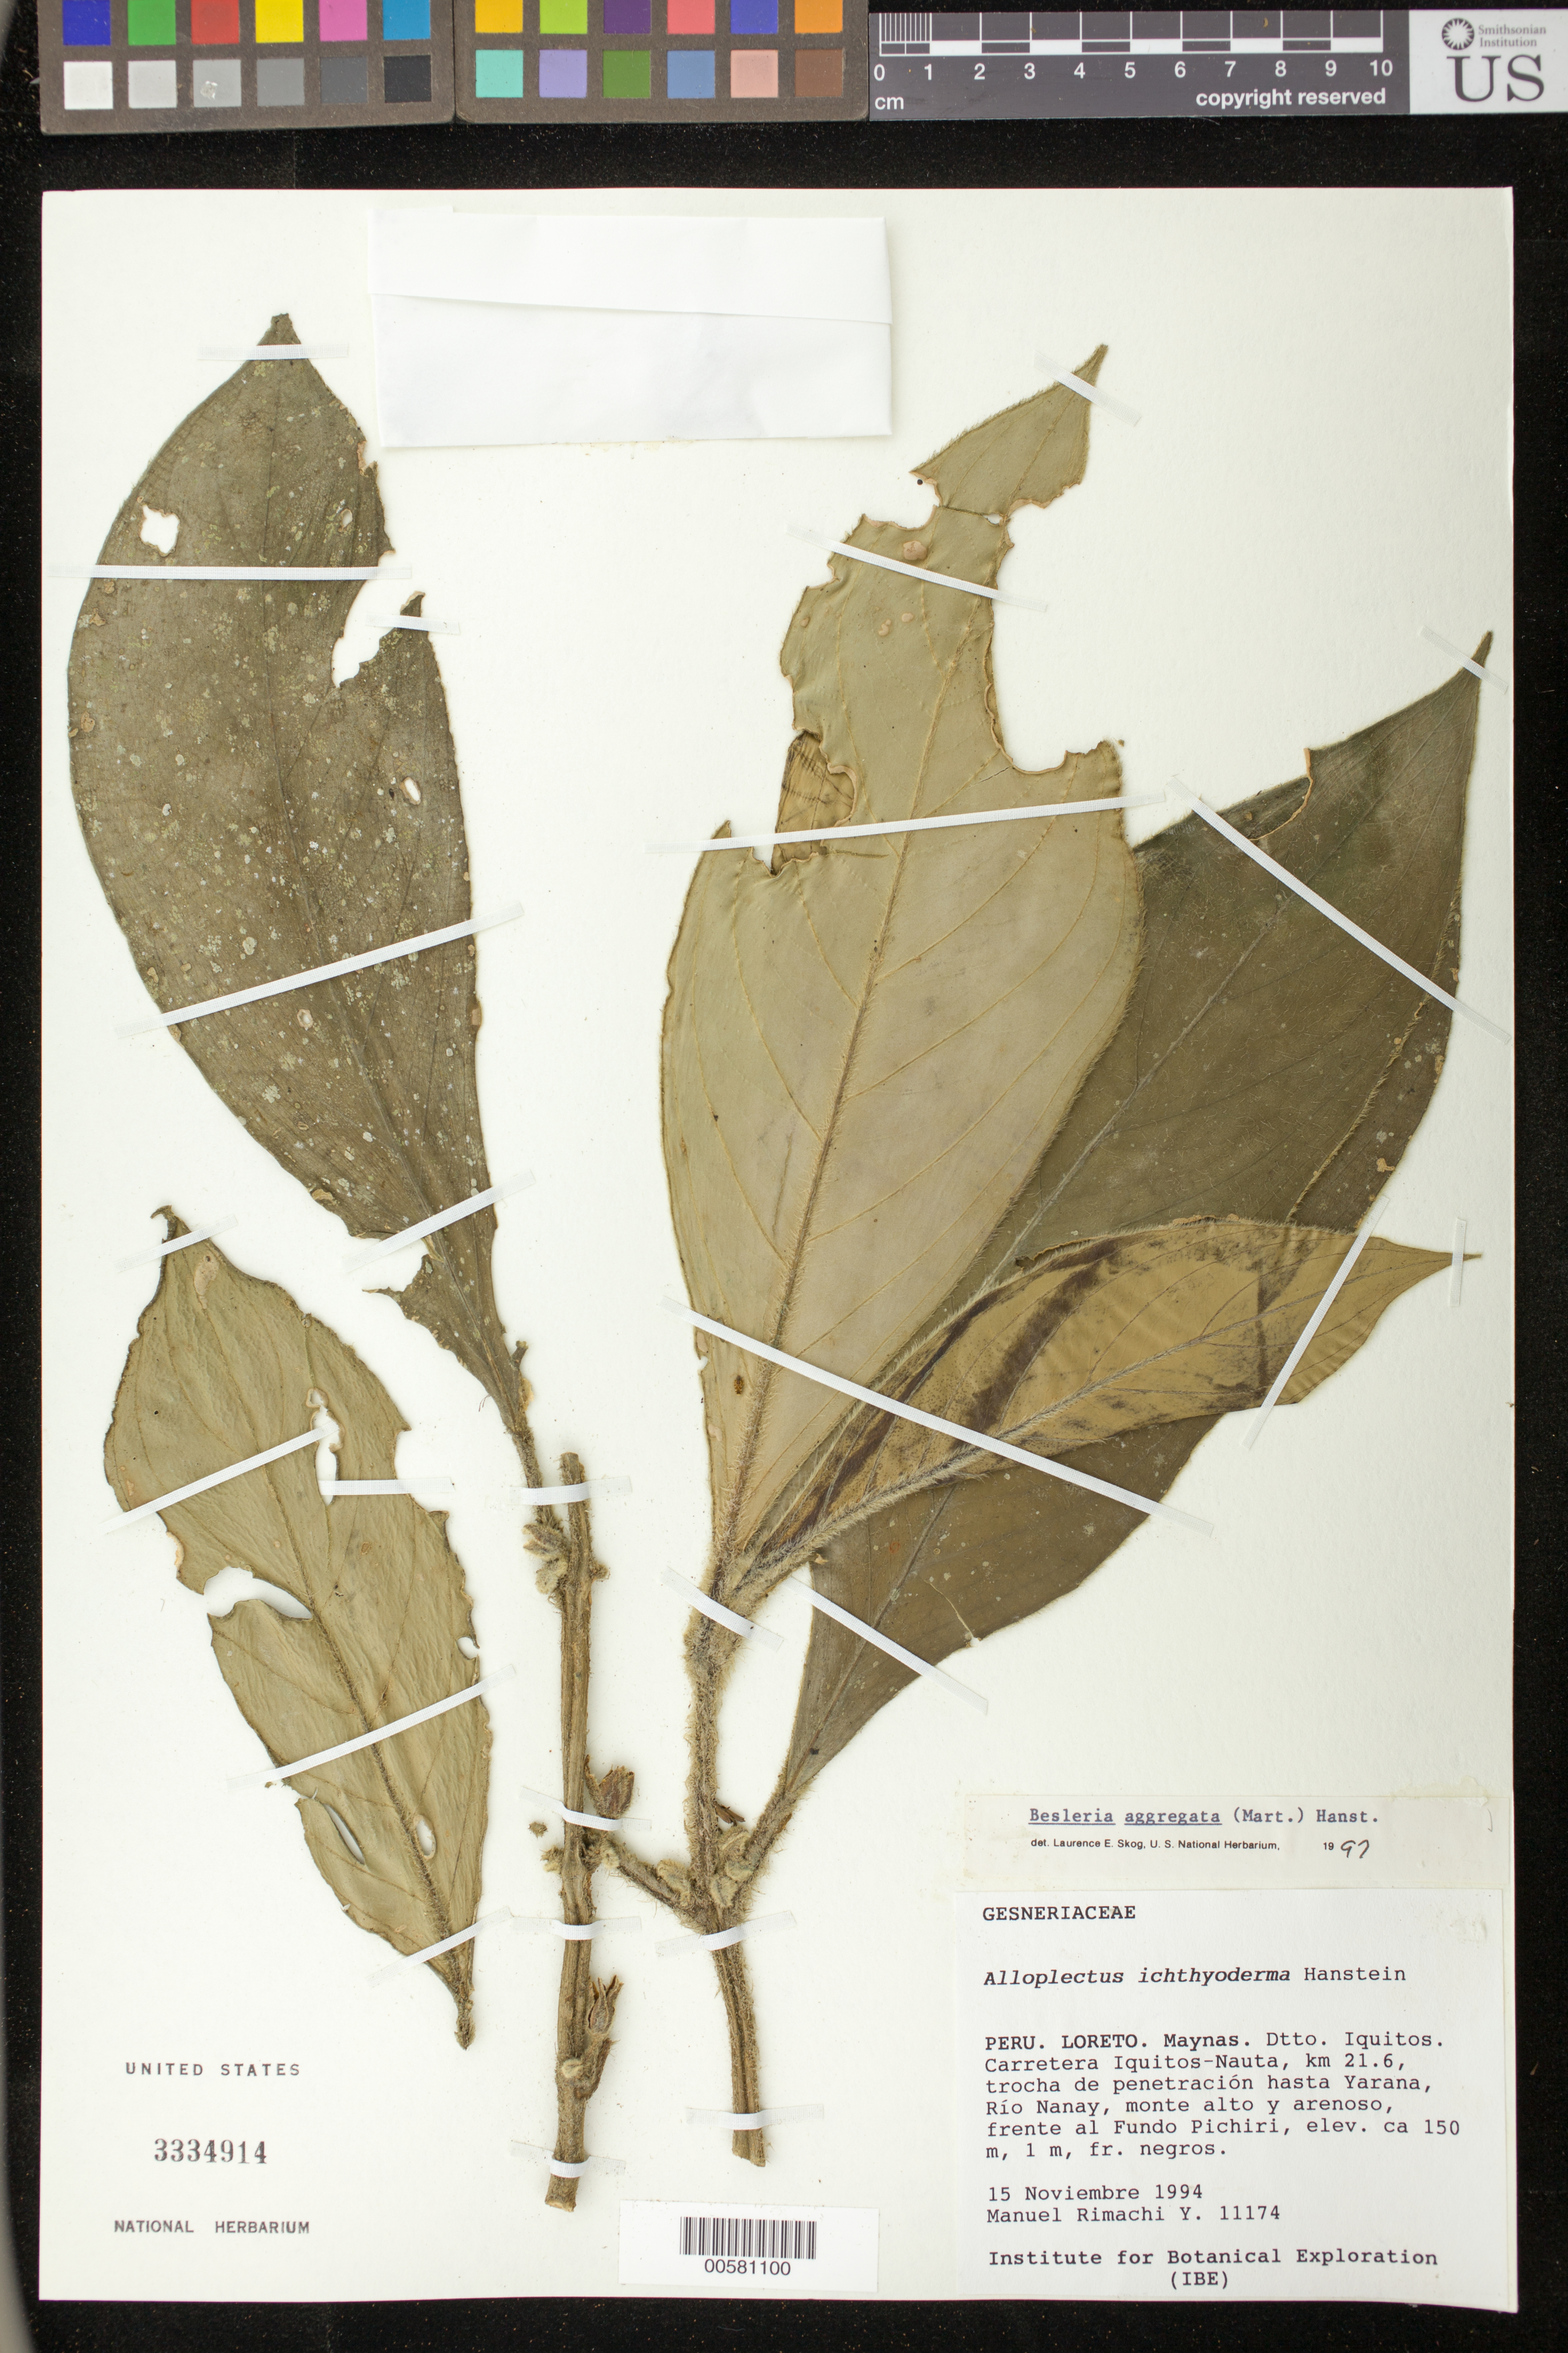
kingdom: Plantae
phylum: Tracheophyta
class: Magnoliopsida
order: Lamiales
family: Gesneriaceae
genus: Besleria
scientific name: Besleria aggregata var. aggregata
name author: (Mart.) Hanst.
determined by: Skog, Laurence E.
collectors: M. Rimachi Y.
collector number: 11174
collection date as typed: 15 Nov 1994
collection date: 1994-11-15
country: Peru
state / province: Loreto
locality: Prov. Maynas, Dtto. Iquitos; Carretera Iquitos - Nauta, km 21.6, trocha de penetración hasta Yarana, Río Nanay, frente al Fundo Pichiri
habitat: Monte alto y arenoso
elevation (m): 150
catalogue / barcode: US 3334914